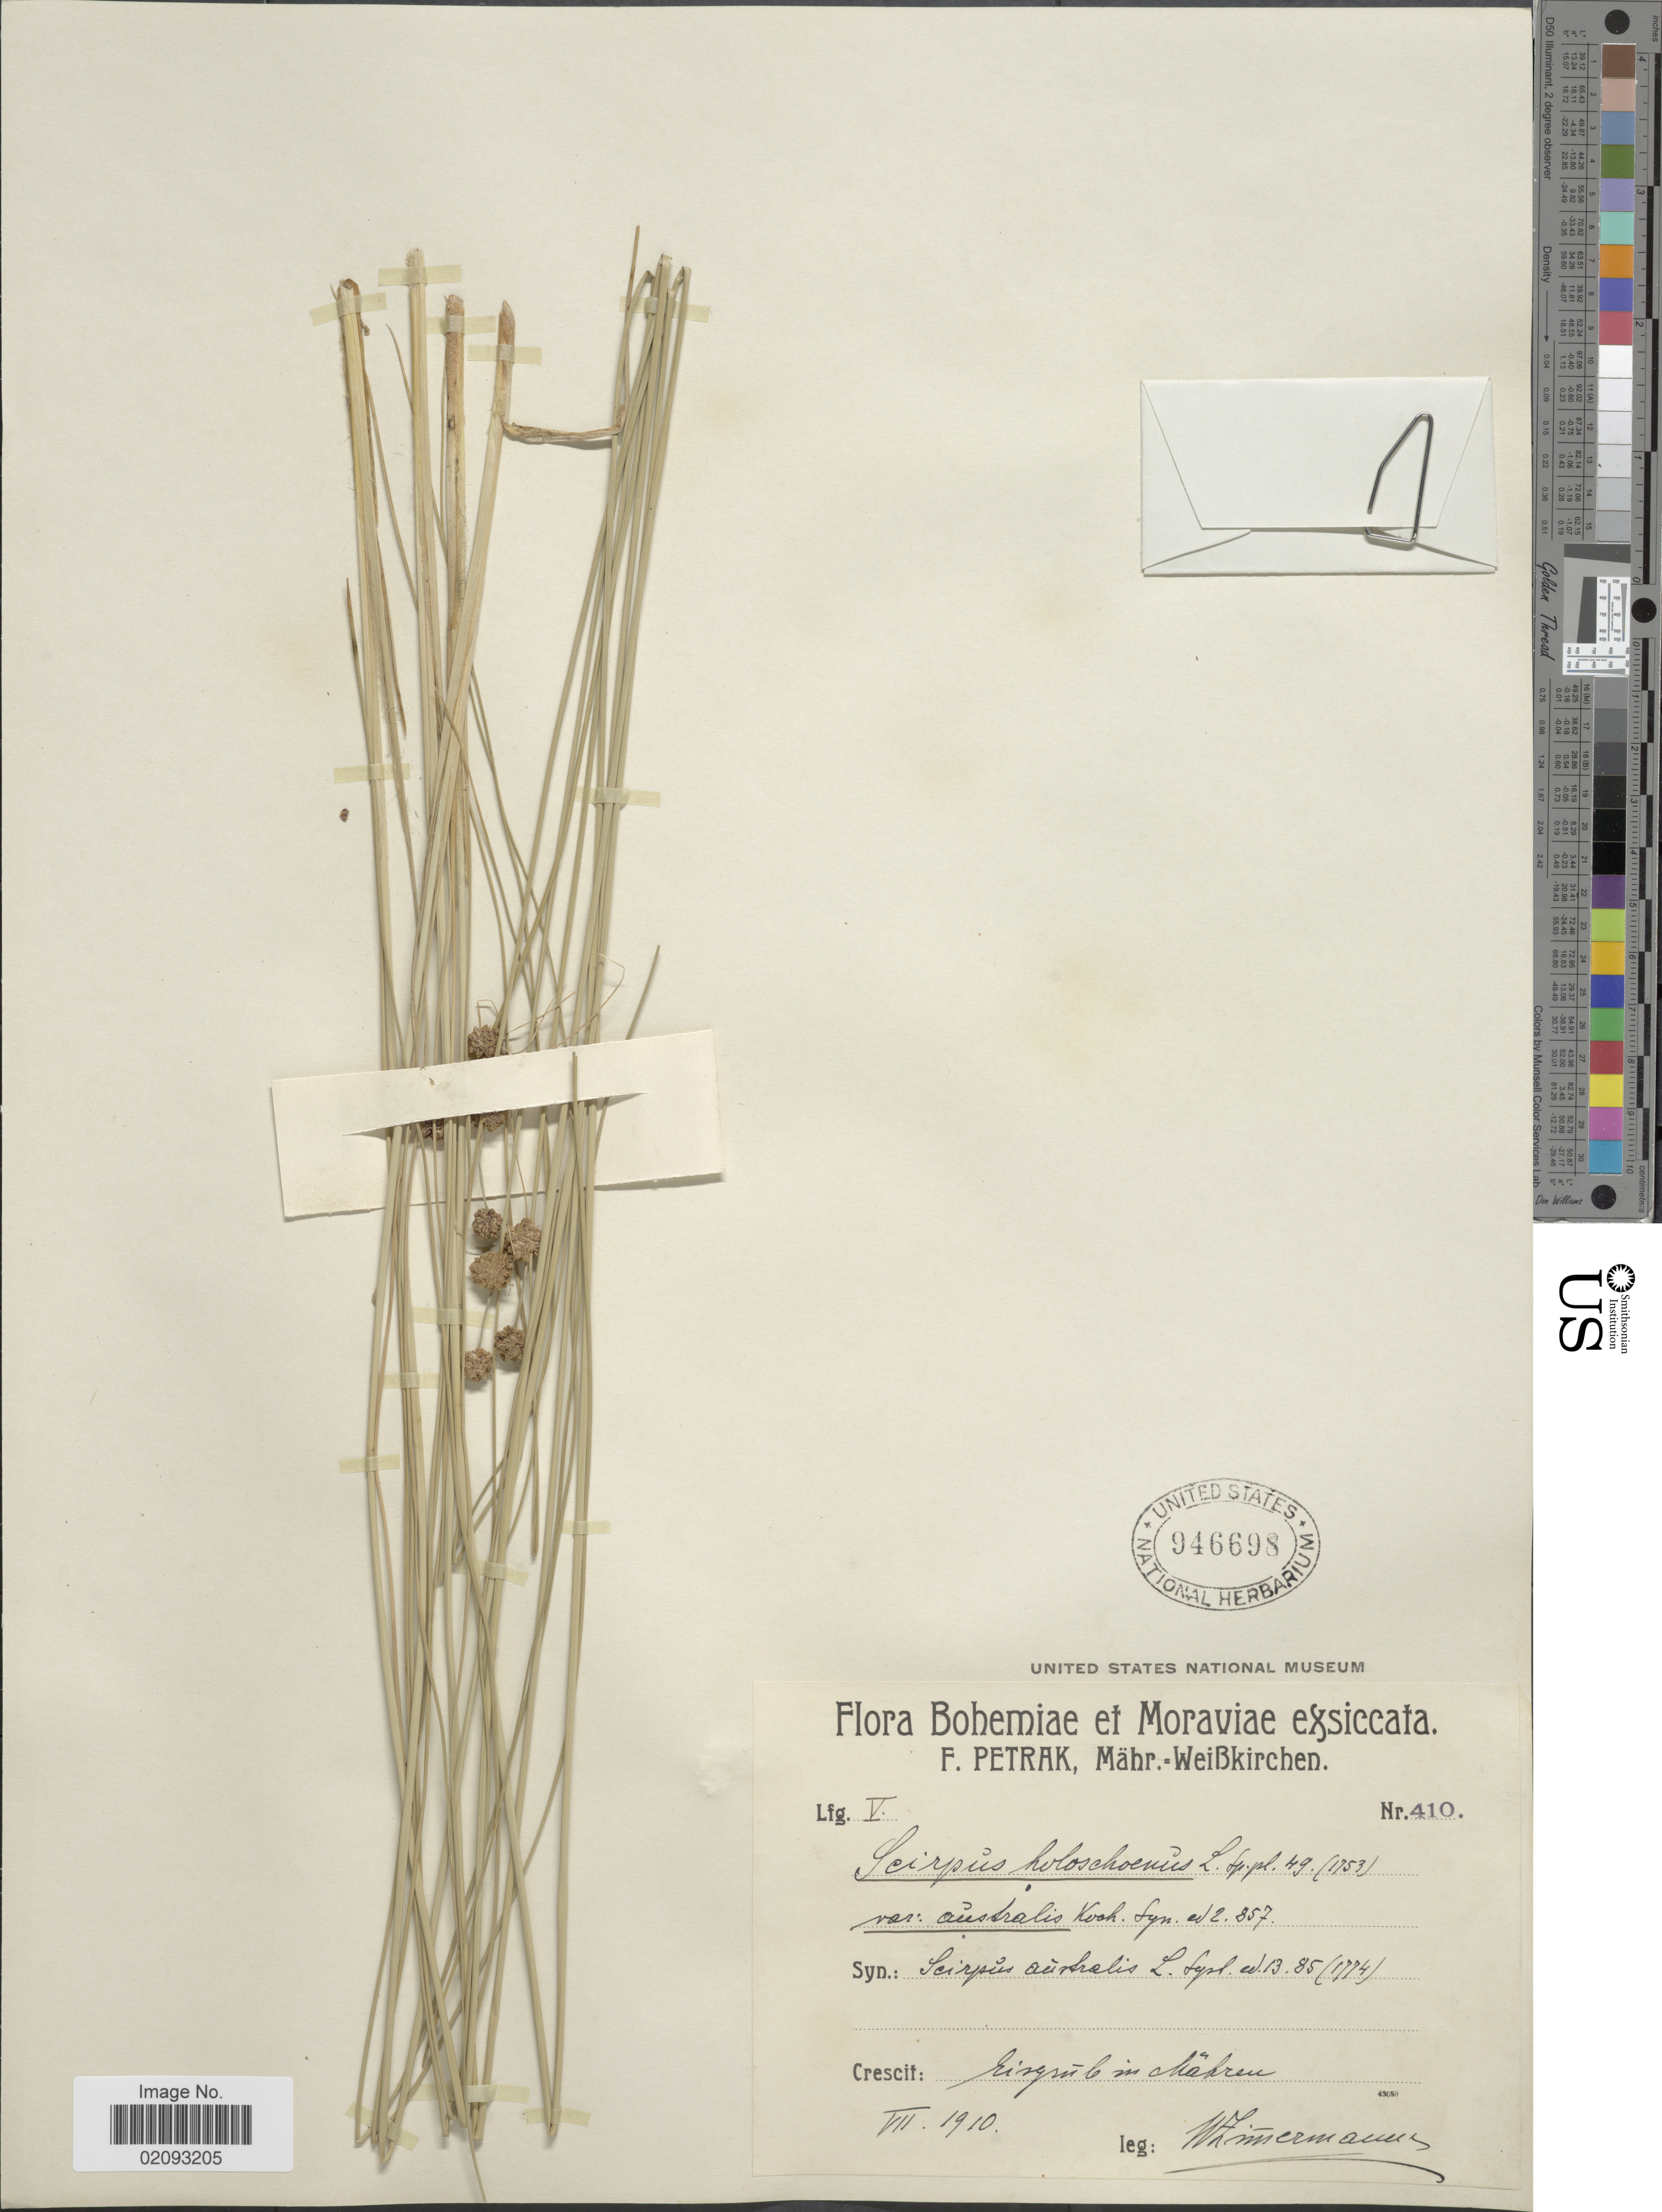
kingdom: Plantae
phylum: Tracheophyta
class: Liliopsida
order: Poales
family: Cyperaceae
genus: Scirpoides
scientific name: Scirpoides holoschoenus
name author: (L.) Soják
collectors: W. Zimermann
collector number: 410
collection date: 1910-07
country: Czechia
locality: Bohemiae et Moraviae. Eisgrub in Mabren [interpreted]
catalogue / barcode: US 946698